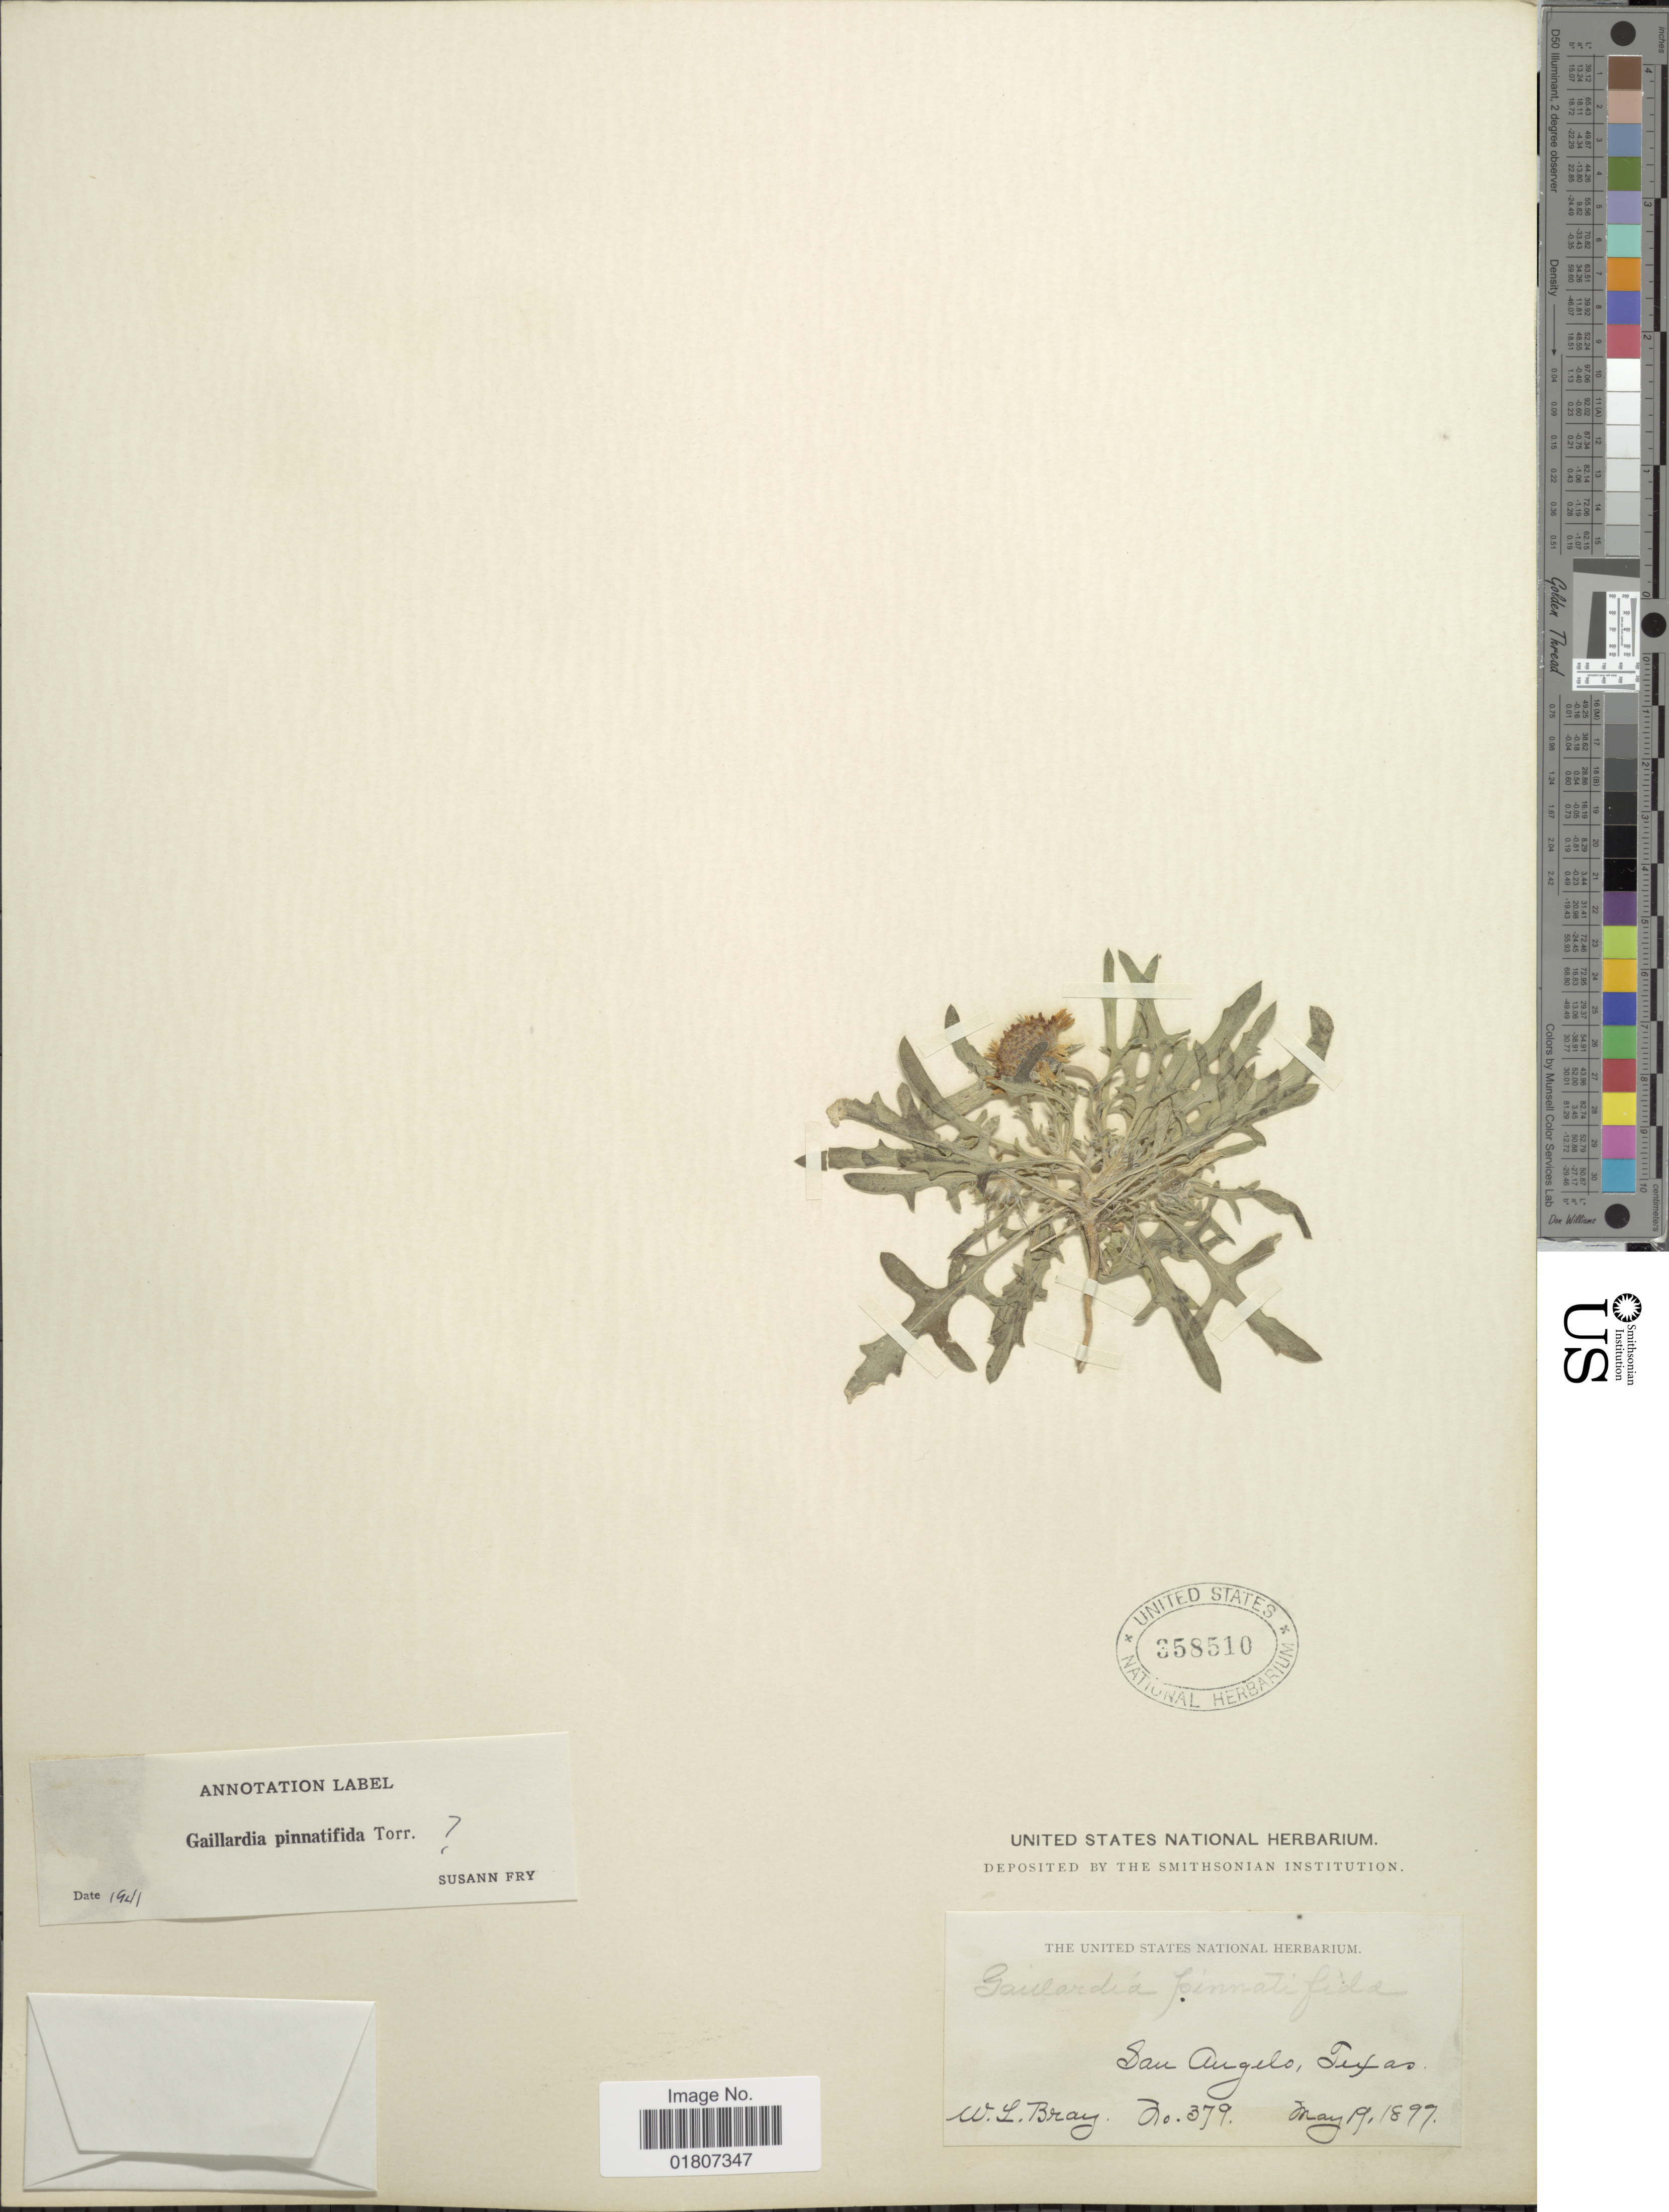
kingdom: Plantae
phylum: Tracheophyta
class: Magnoliopsida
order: Asterales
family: Asteraceae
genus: Gaillardia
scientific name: Gaillardia pinnatifida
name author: Torr.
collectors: W. L. Bray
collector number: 379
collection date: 1899-05-19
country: United States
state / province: Texas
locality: San Angelo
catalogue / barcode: US 358510